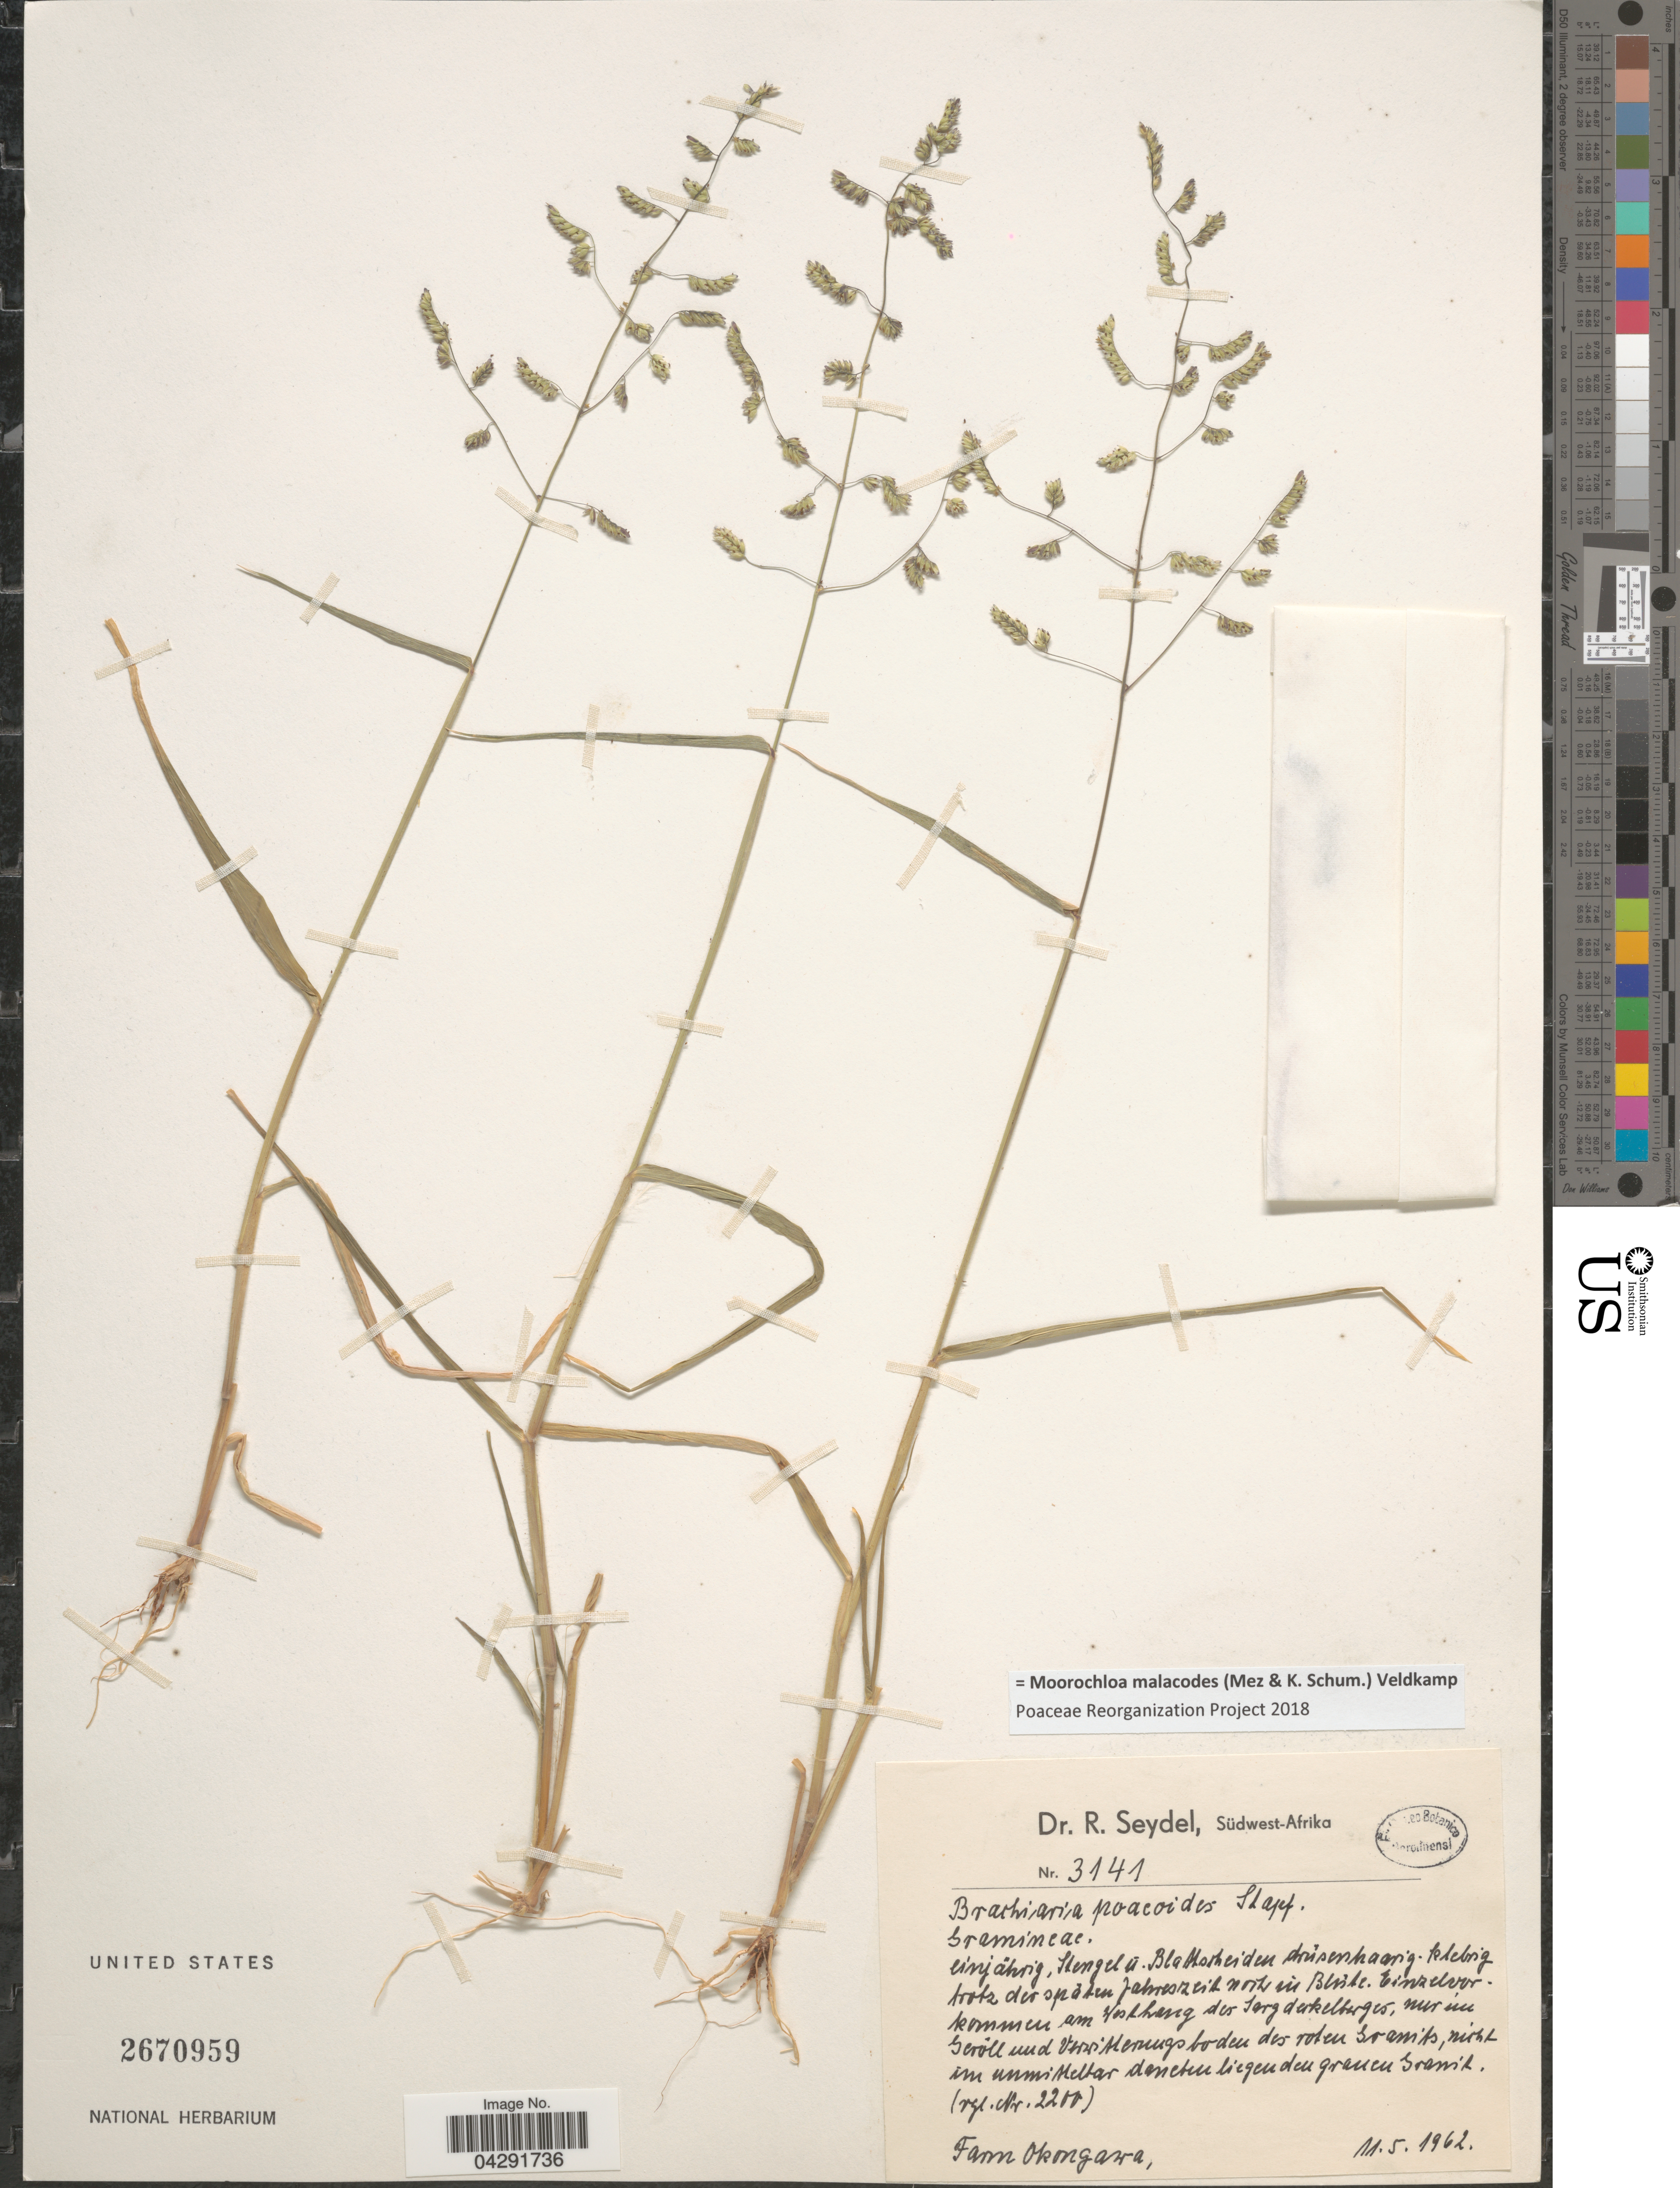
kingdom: Plantae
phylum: Tracheophyta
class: Liliopsida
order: Poales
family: Poaceae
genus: Moorochloa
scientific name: Moorochloa malacodes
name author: (Mez & K. Schum.) Veldkamp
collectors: R. Seydel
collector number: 3141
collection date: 1962-05-11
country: Namibia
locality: Südwest-Afrika. Farm Okongawa.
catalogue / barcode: US 2670959